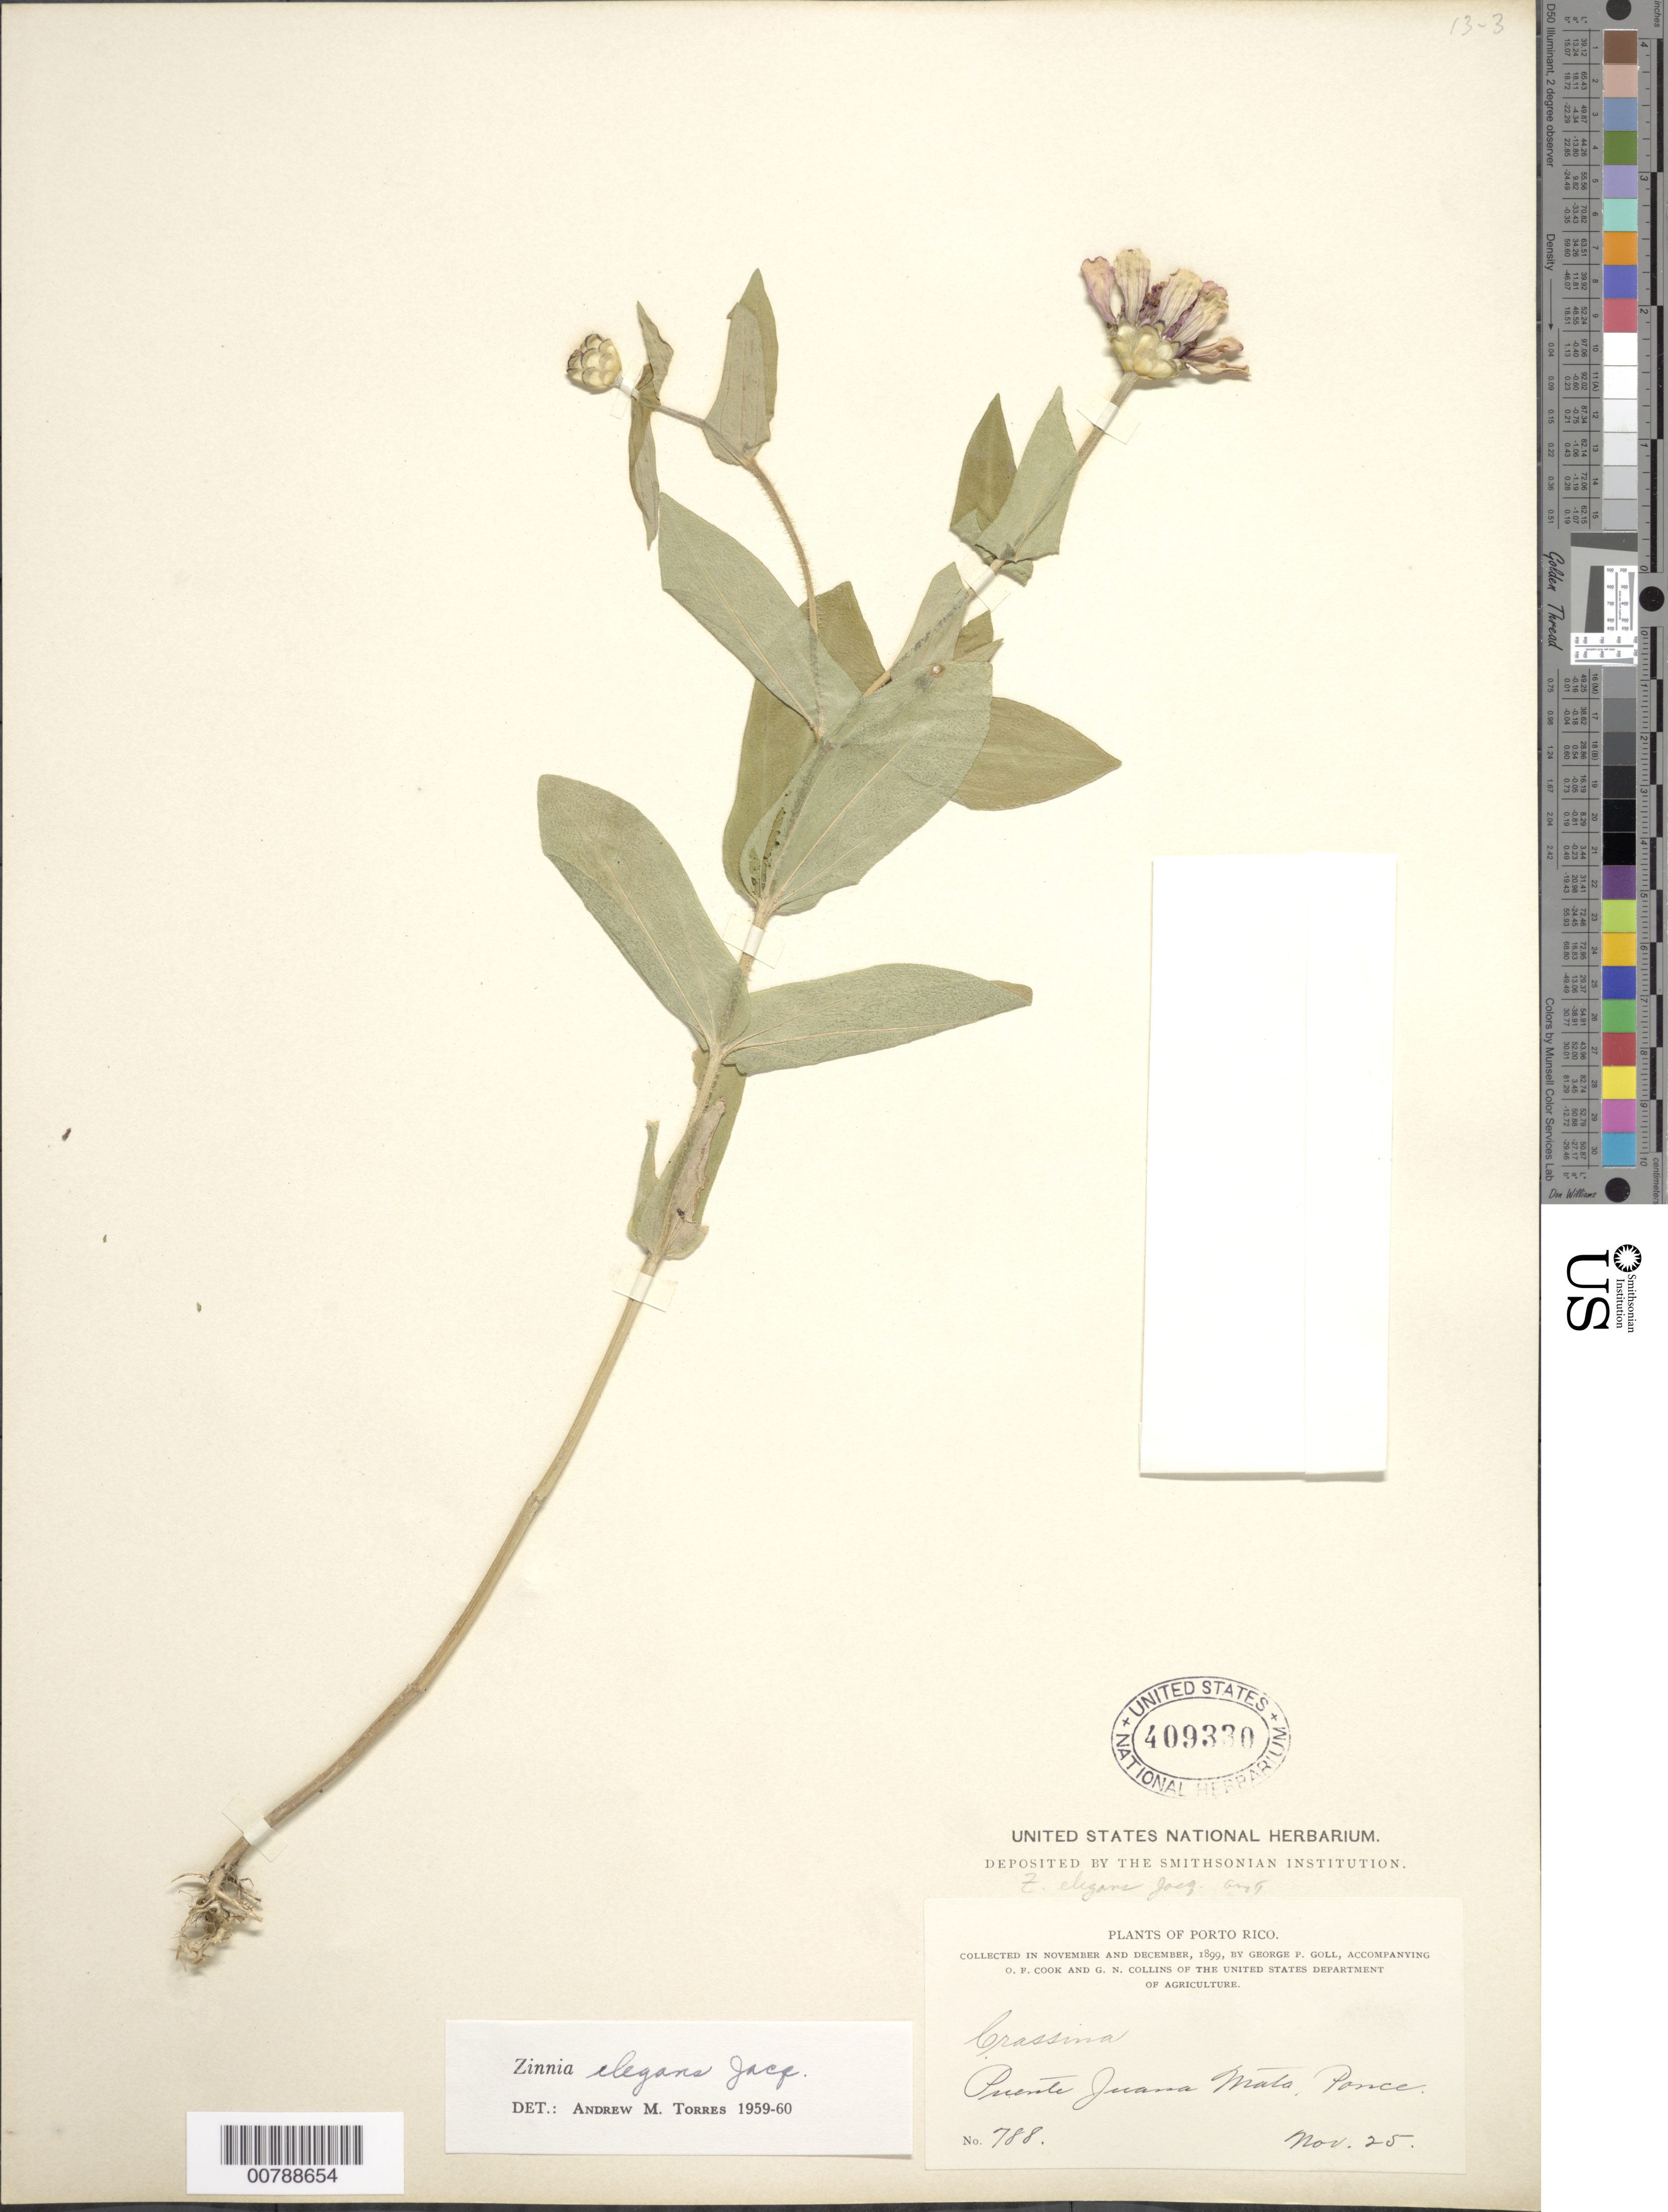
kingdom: Plantae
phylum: Tracheophyta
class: Magnoliopsida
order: Asterales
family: Asteraceae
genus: Zinnia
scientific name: Zinnia elegans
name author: Jacq.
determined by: Torres, A.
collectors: G. Goll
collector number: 788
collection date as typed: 25 Nov 1899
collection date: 1899-11-25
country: Puerto Rico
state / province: Ponce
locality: Puente Juana Marta. Ponce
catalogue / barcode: US 409330